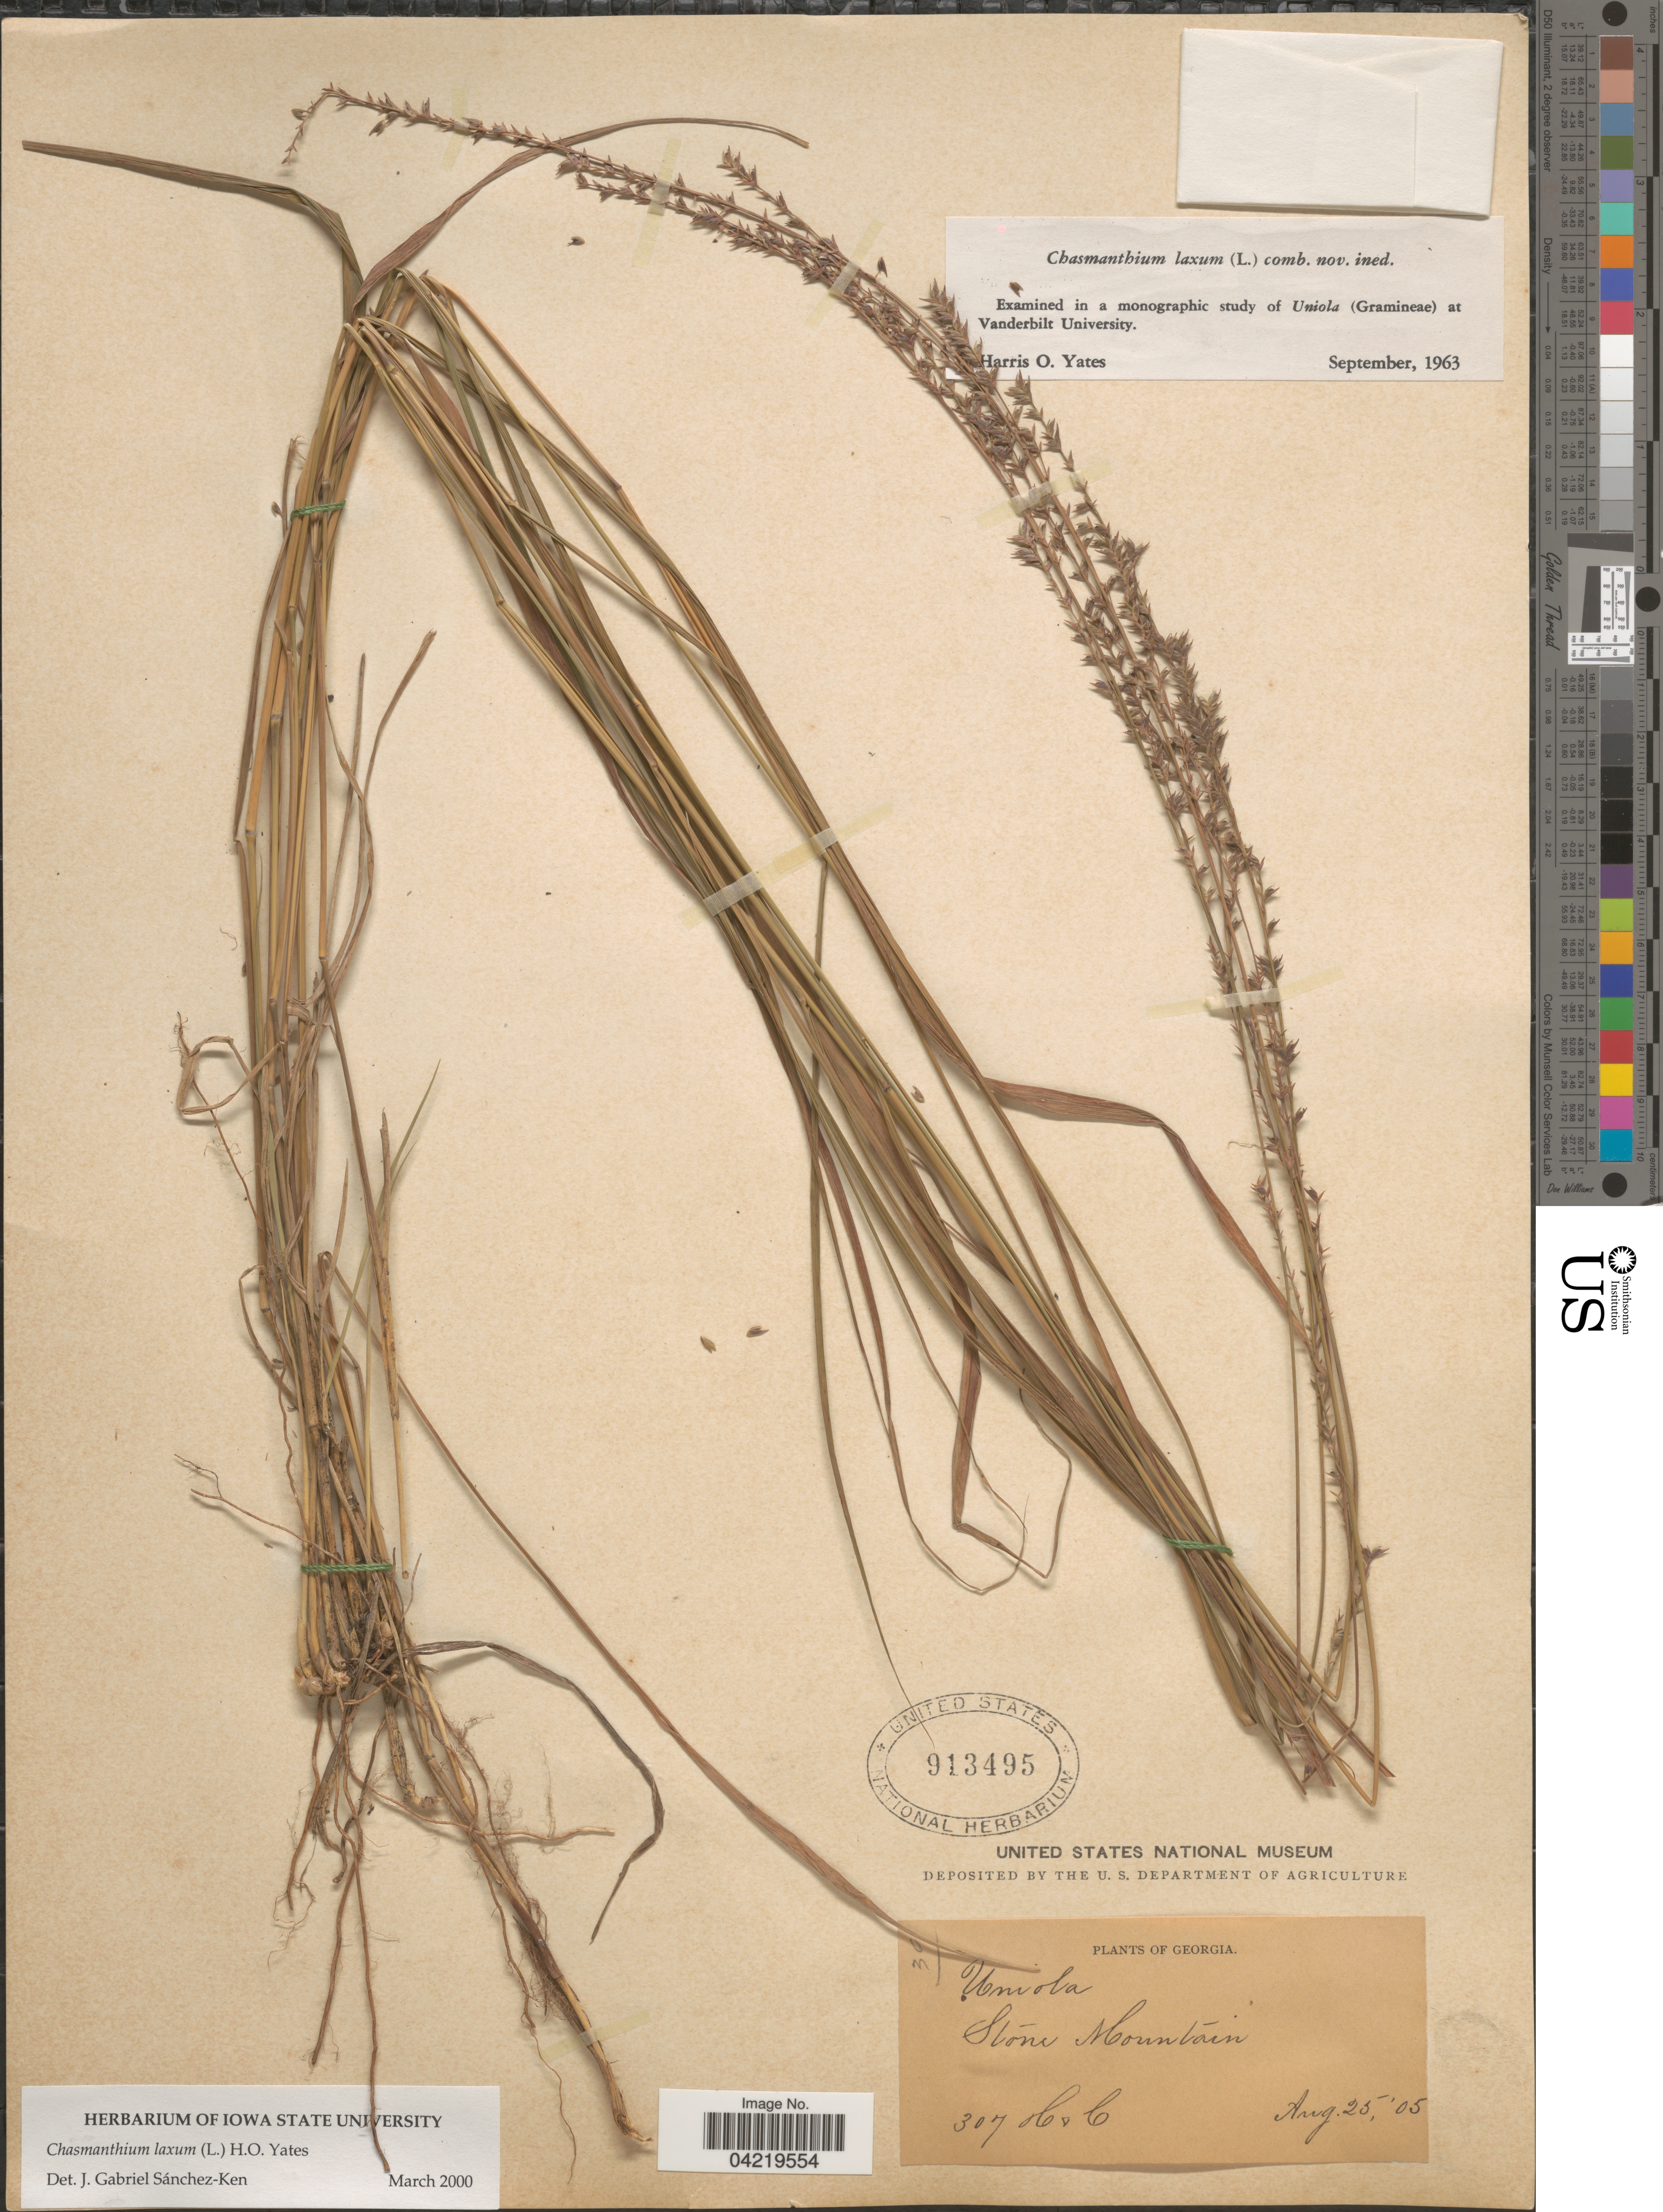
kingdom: Plantae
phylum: Tracheophyta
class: Liliopsida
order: Poales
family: Poaceae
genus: Chasmanthium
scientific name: Chasmanthium laxum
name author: (L.) H.O. Yates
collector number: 307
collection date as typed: Transcribed d/m/y: 25/8/5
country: United States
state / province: Georgia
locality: Stone Mountain.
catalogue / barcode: US 913495